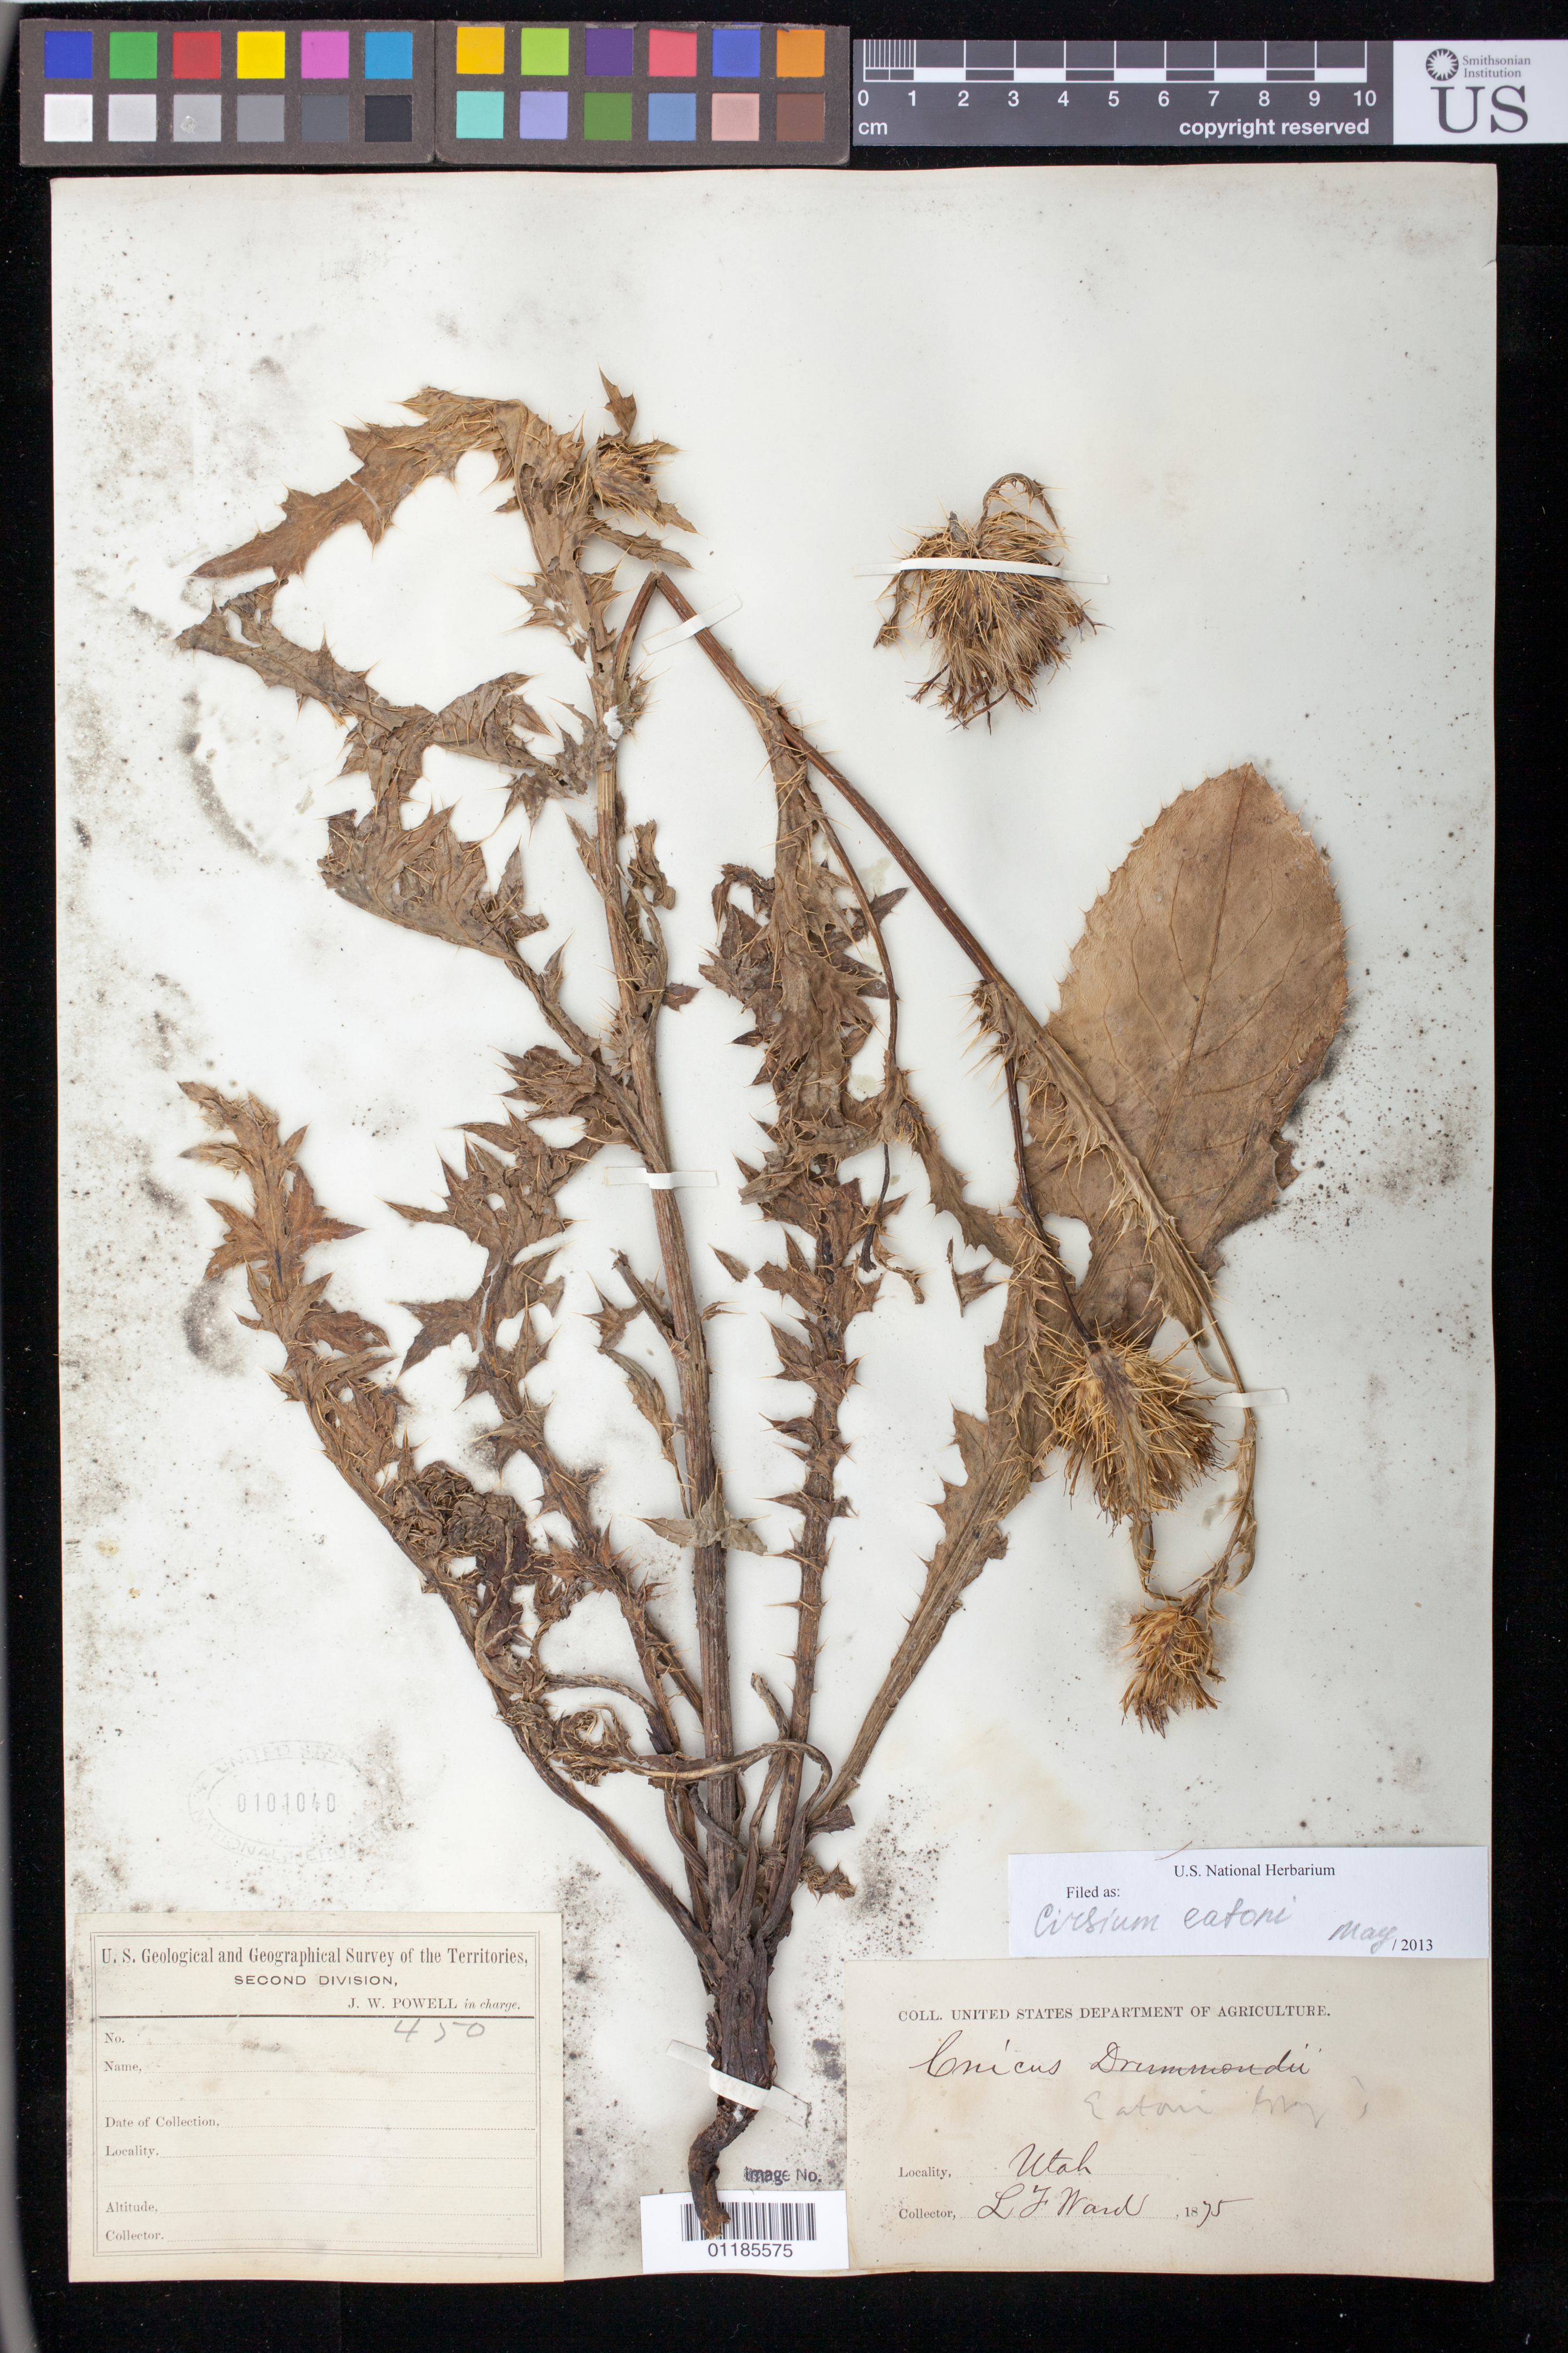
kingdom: Plantae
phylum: Tracheophyta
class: Magnoliopsida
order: Asterales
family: Asteraceae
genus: Cirsium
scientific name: Cirsium eatonii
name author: (A. Gray) B.L. Rob.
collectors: L. F. Ward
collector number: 450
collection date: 1875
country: United States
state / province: Utah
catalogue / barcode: US 101040